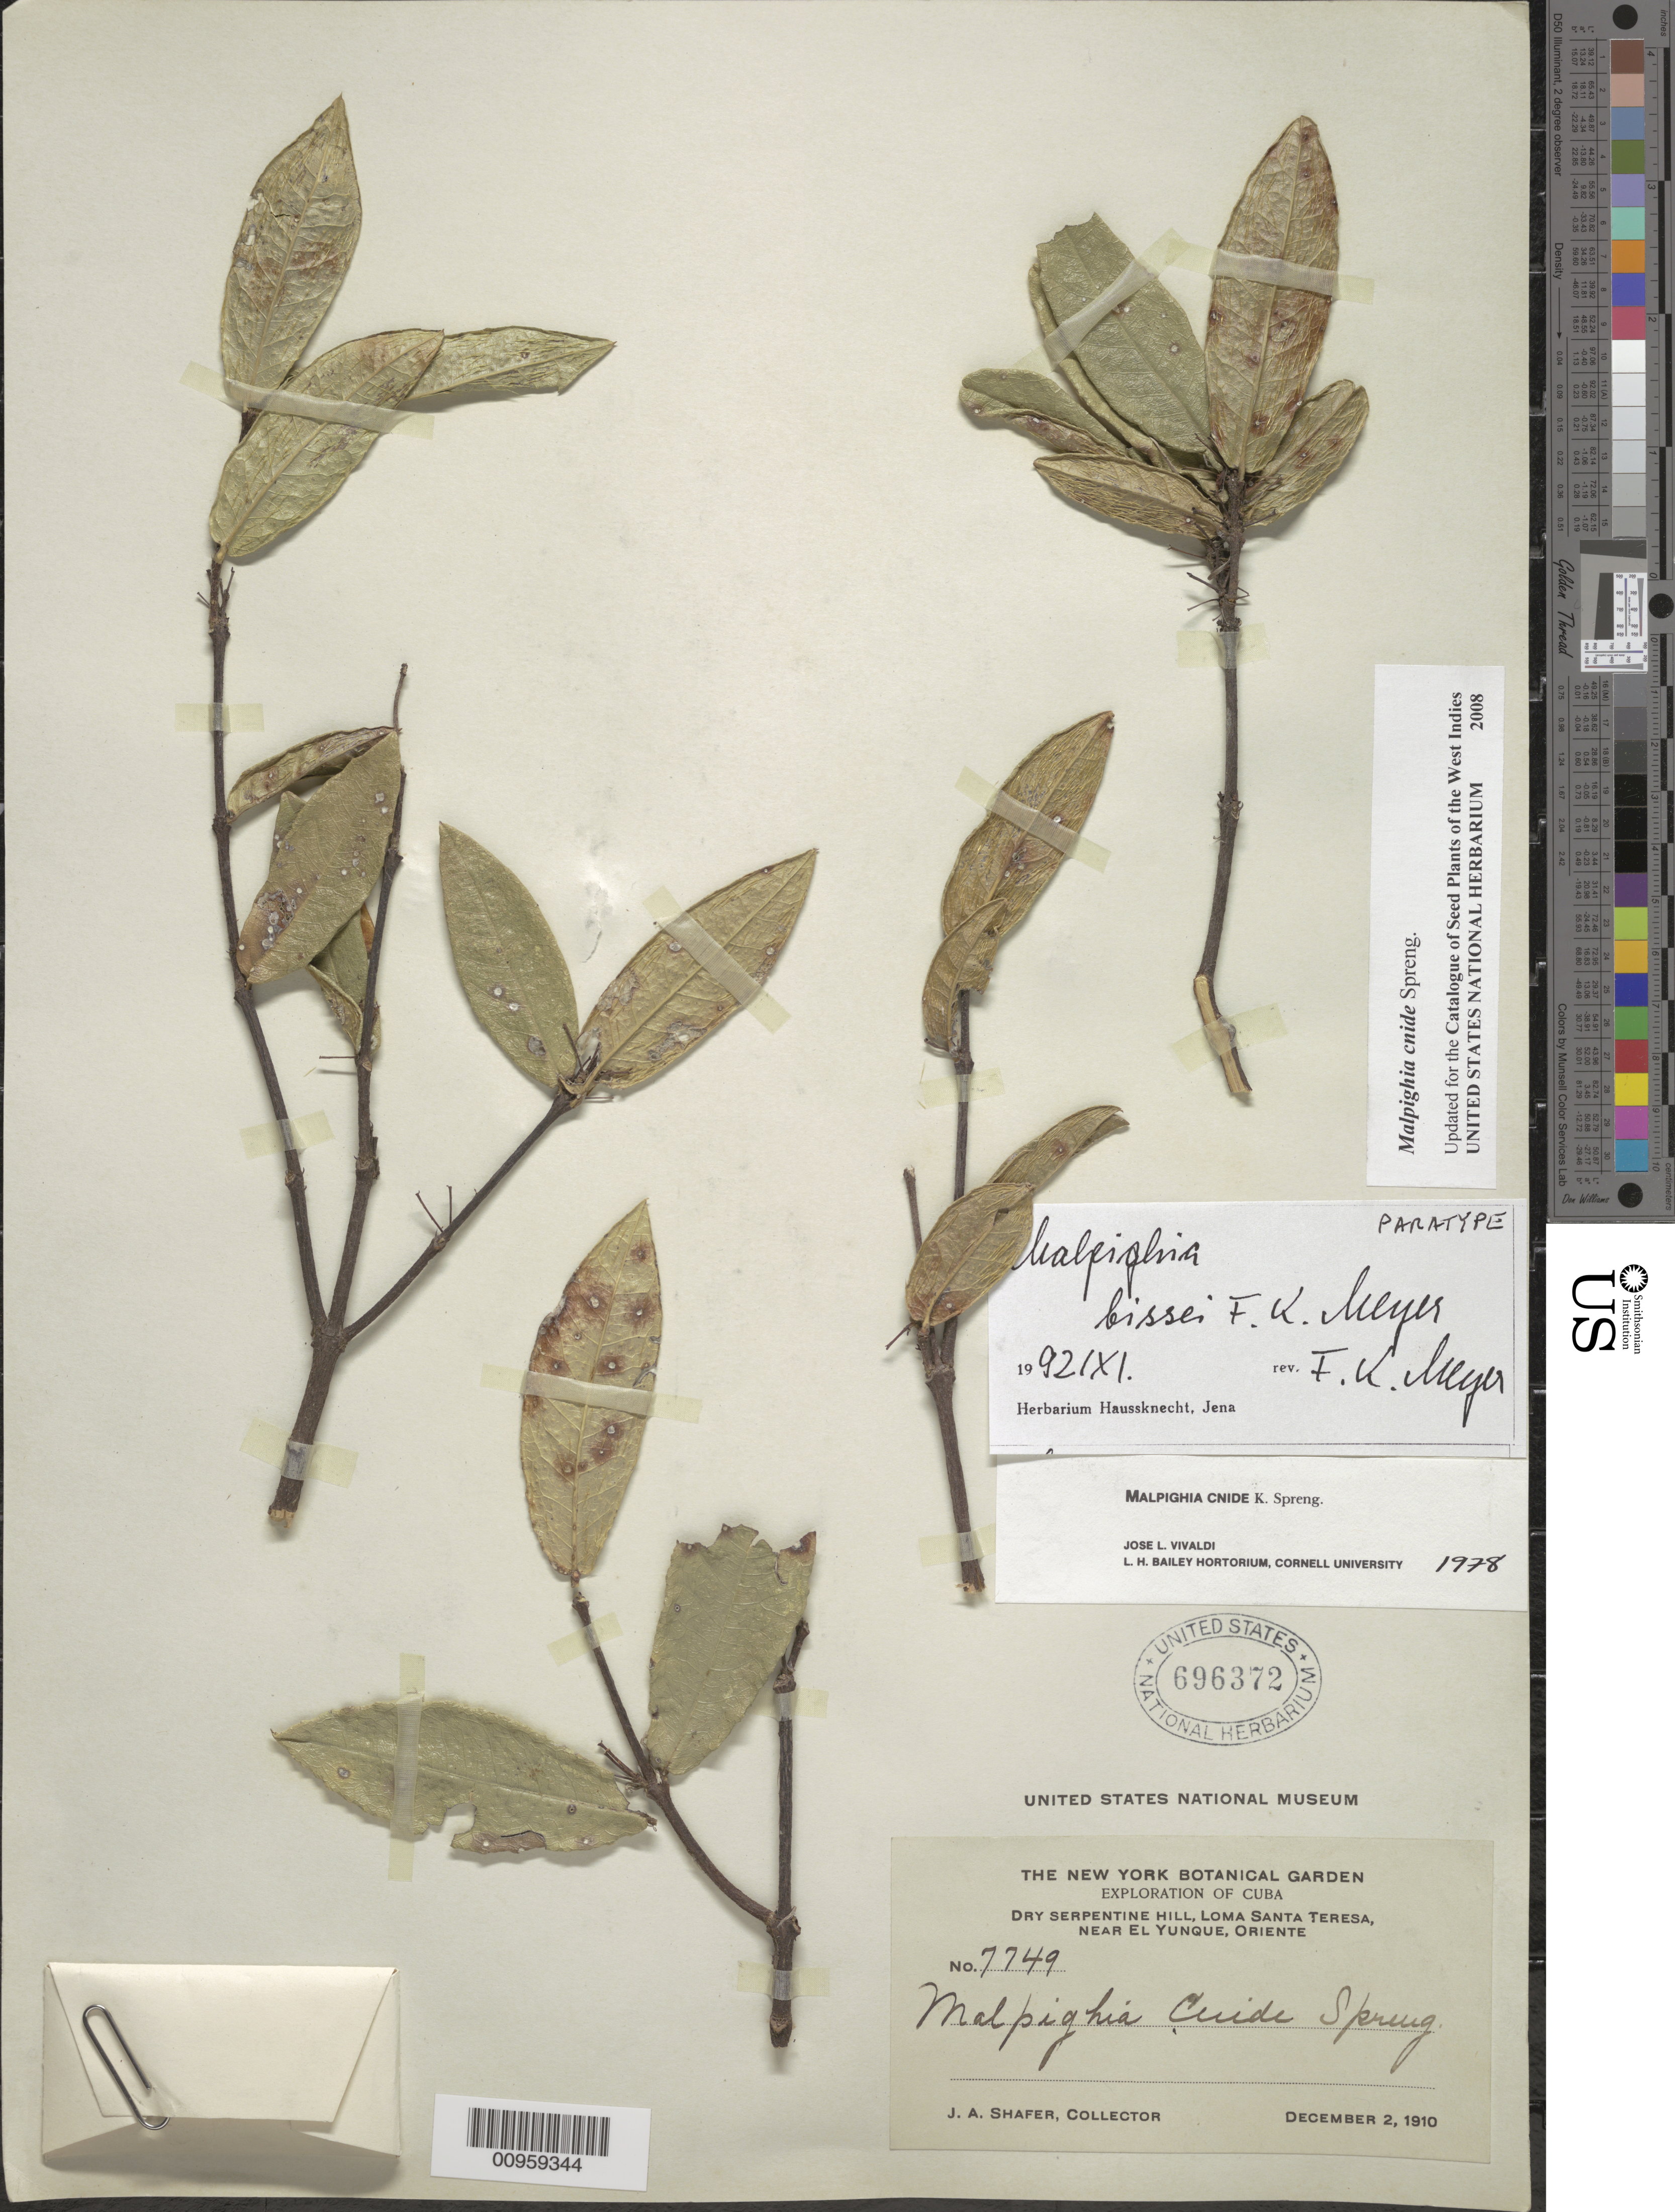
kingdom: Plantae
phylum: Tracheophyta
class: Magnoliopsida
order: Malpighiales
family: Malpighiaceae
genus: Malpighia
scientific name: Malpighia cnide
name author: Spreng.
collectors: J. A. Shafer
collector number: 7749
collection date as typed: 02 Dec 1910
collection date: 1910-12-02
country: Cuba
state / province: Oriente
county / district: Dry forest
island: Cuba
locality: Loma Santa Teresa, Near El Yunque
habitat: Dry serpentine hill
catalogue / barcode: US 696372